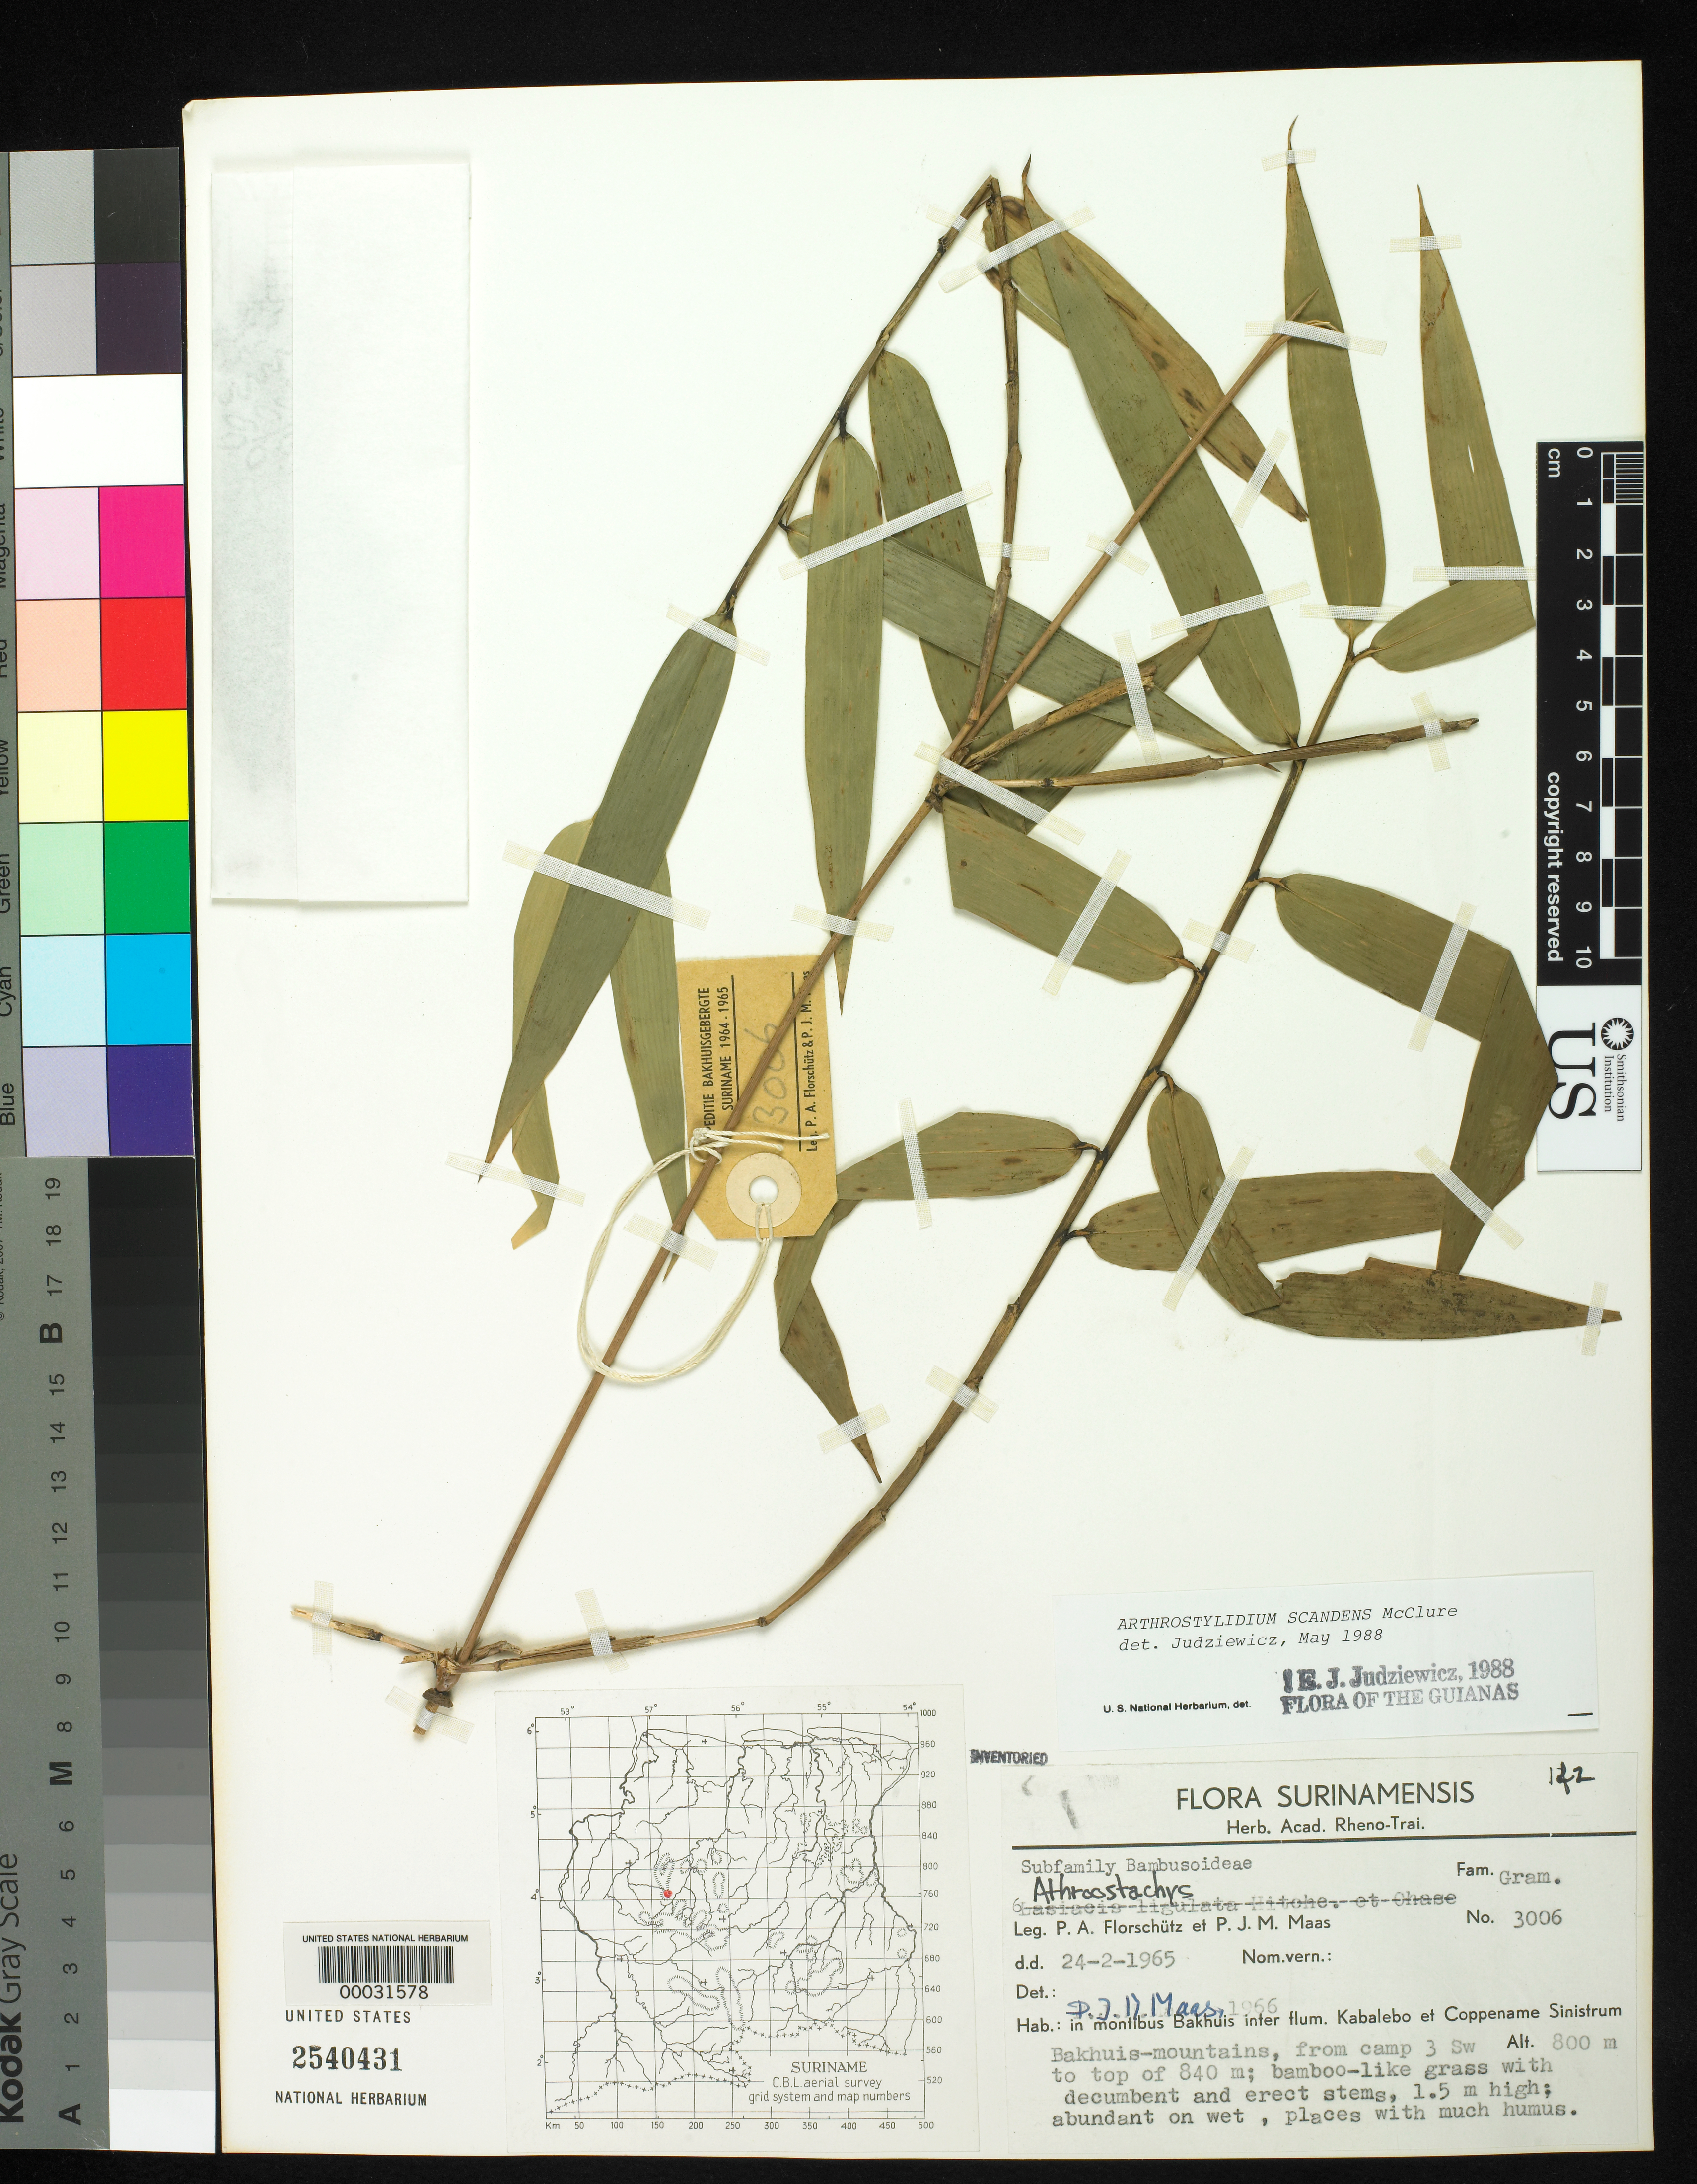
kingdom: Plantae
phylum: Tracheophyta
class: Liliopsida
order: Poales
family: Poaceae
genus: Arthrostylidium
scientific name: Arthrostylidium scandens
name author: McClure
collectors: P. Florschütz & P. Maas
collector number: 3006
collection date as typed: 24 Feb 1965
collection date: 1965-02-24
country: Suriname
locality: Kabalebo, coppename sinistrum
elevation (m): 840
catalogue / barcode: US 2540431